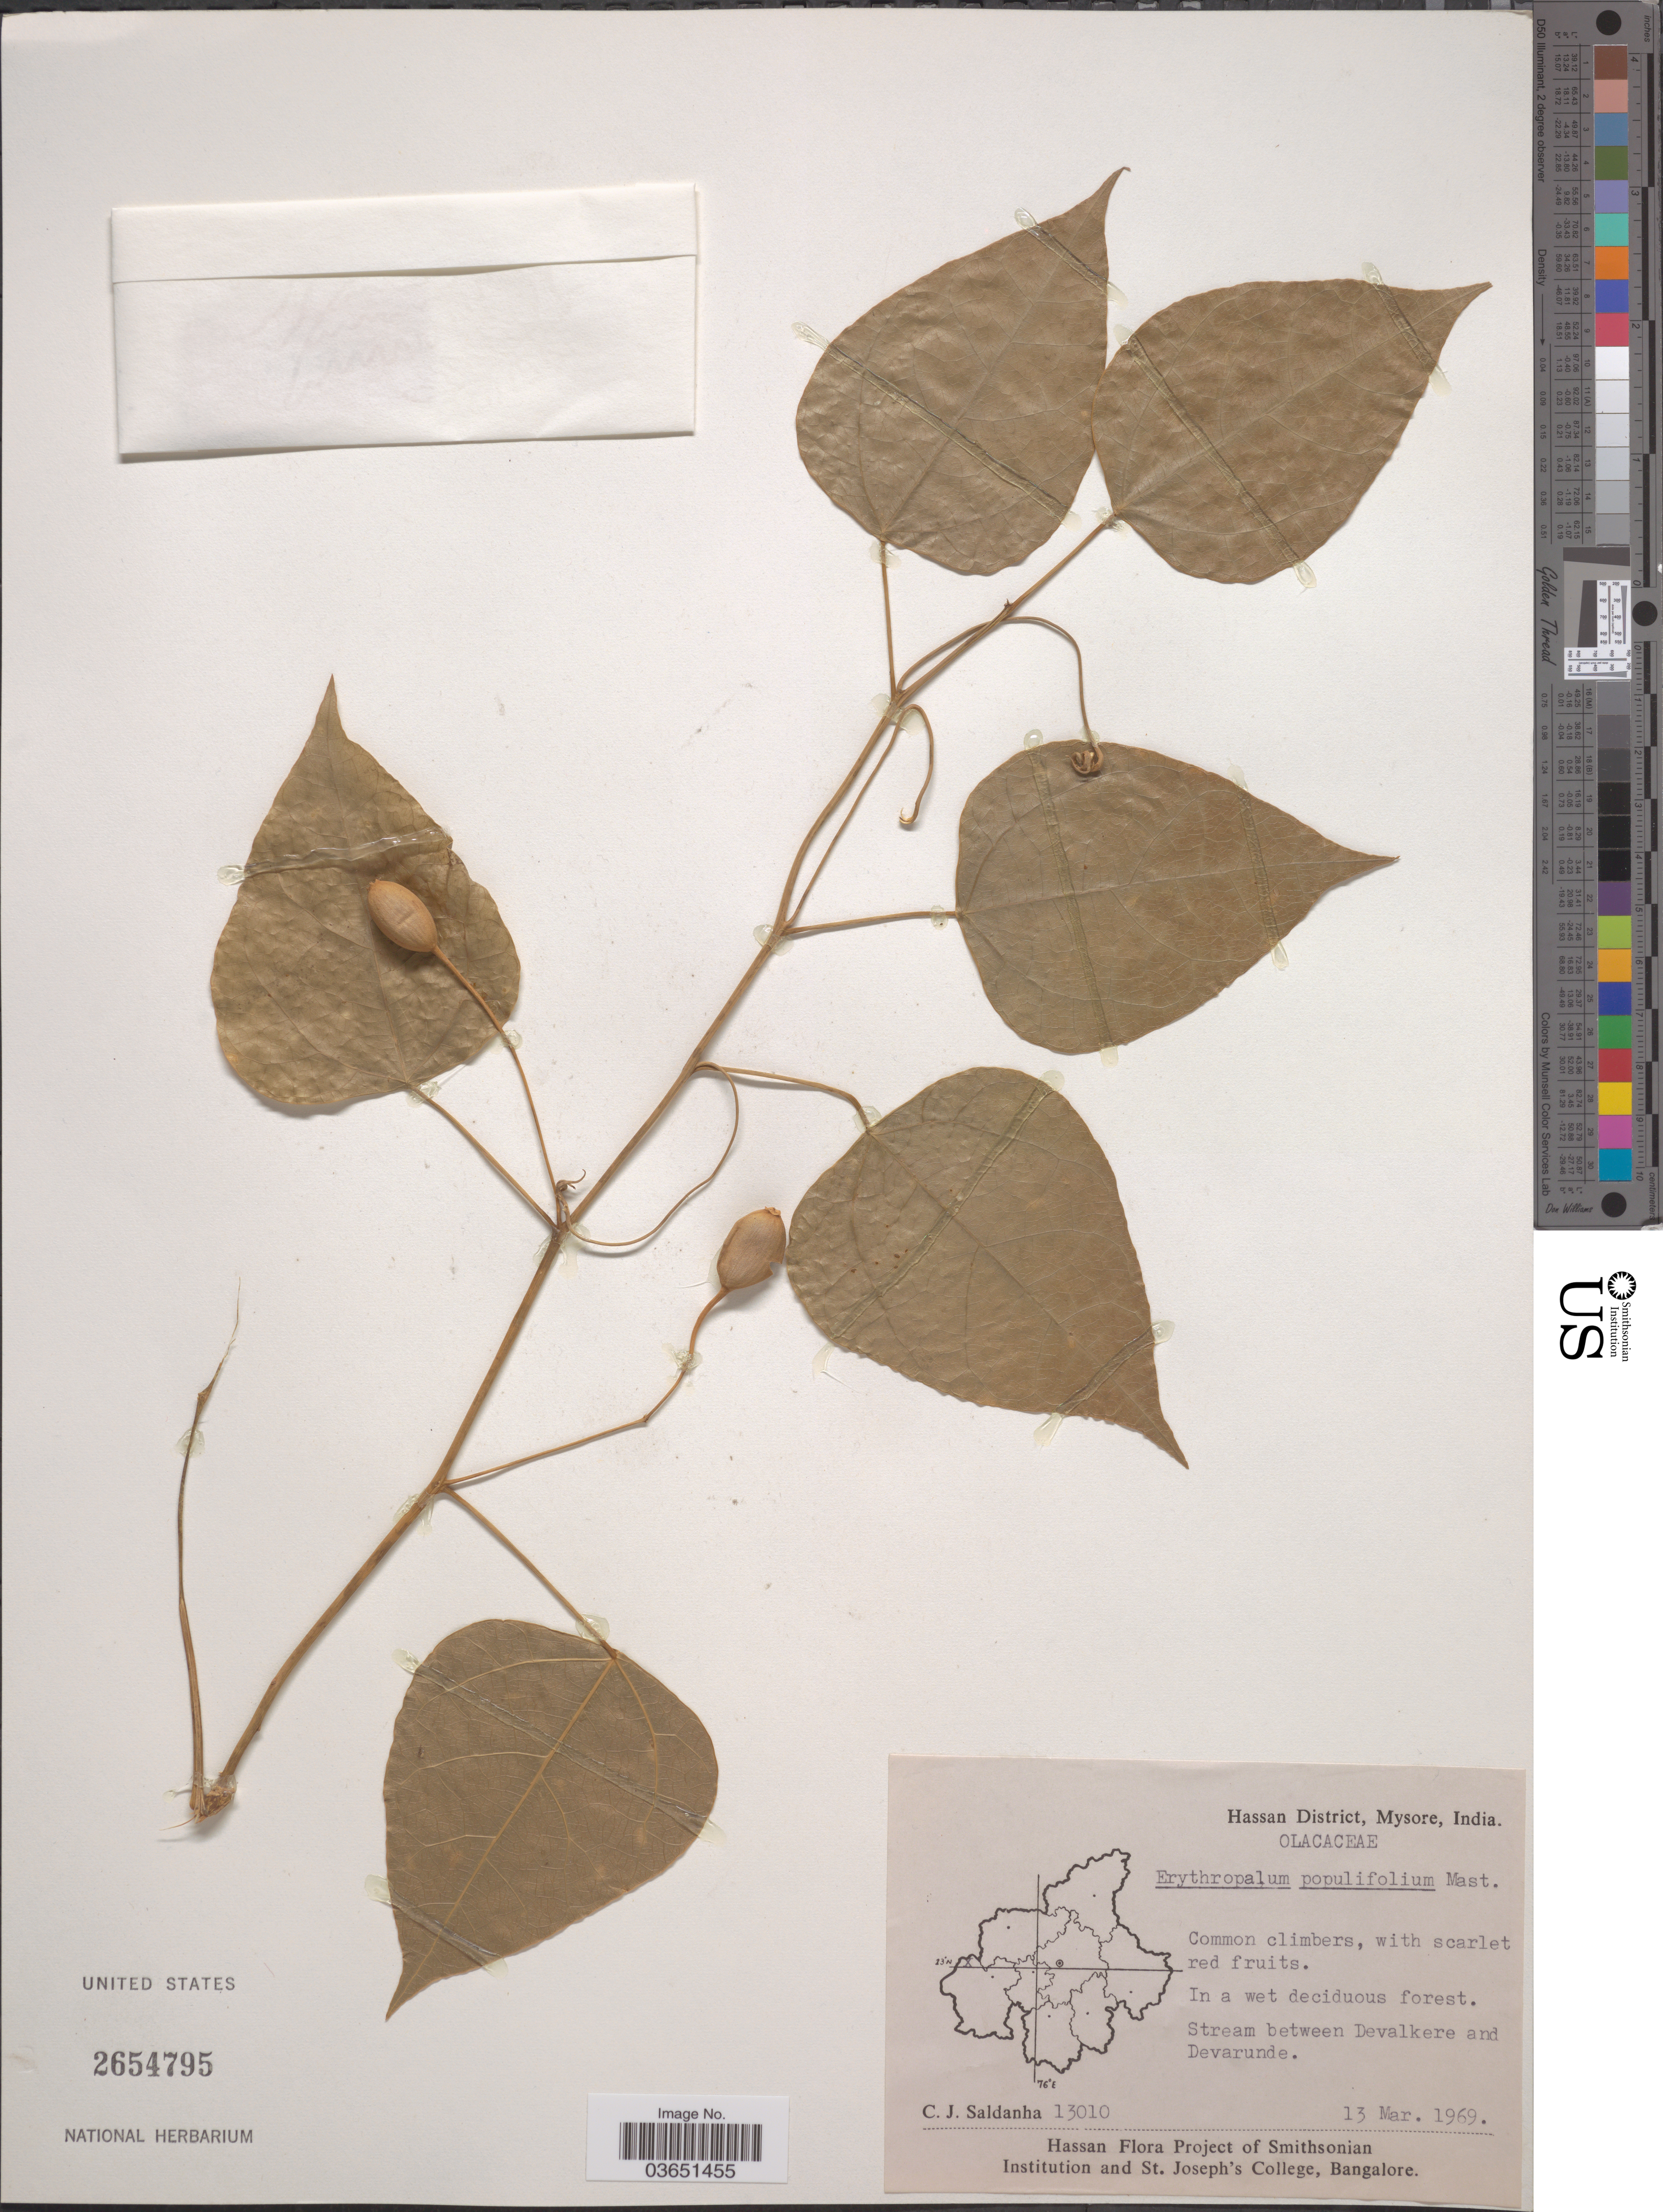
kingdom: Plantae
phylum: Tracheophyta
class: Magnoliopsida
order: Santalales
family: Erythropalaceae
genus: Erythropalum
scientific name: Erythropalum scandens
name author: Blume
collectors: C. J. Saldanha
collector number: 13010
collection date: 1969-03-13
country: India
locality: Hassan District, Mysore. Stream between Devalkere and Devarunde.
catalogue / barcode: US 2654795